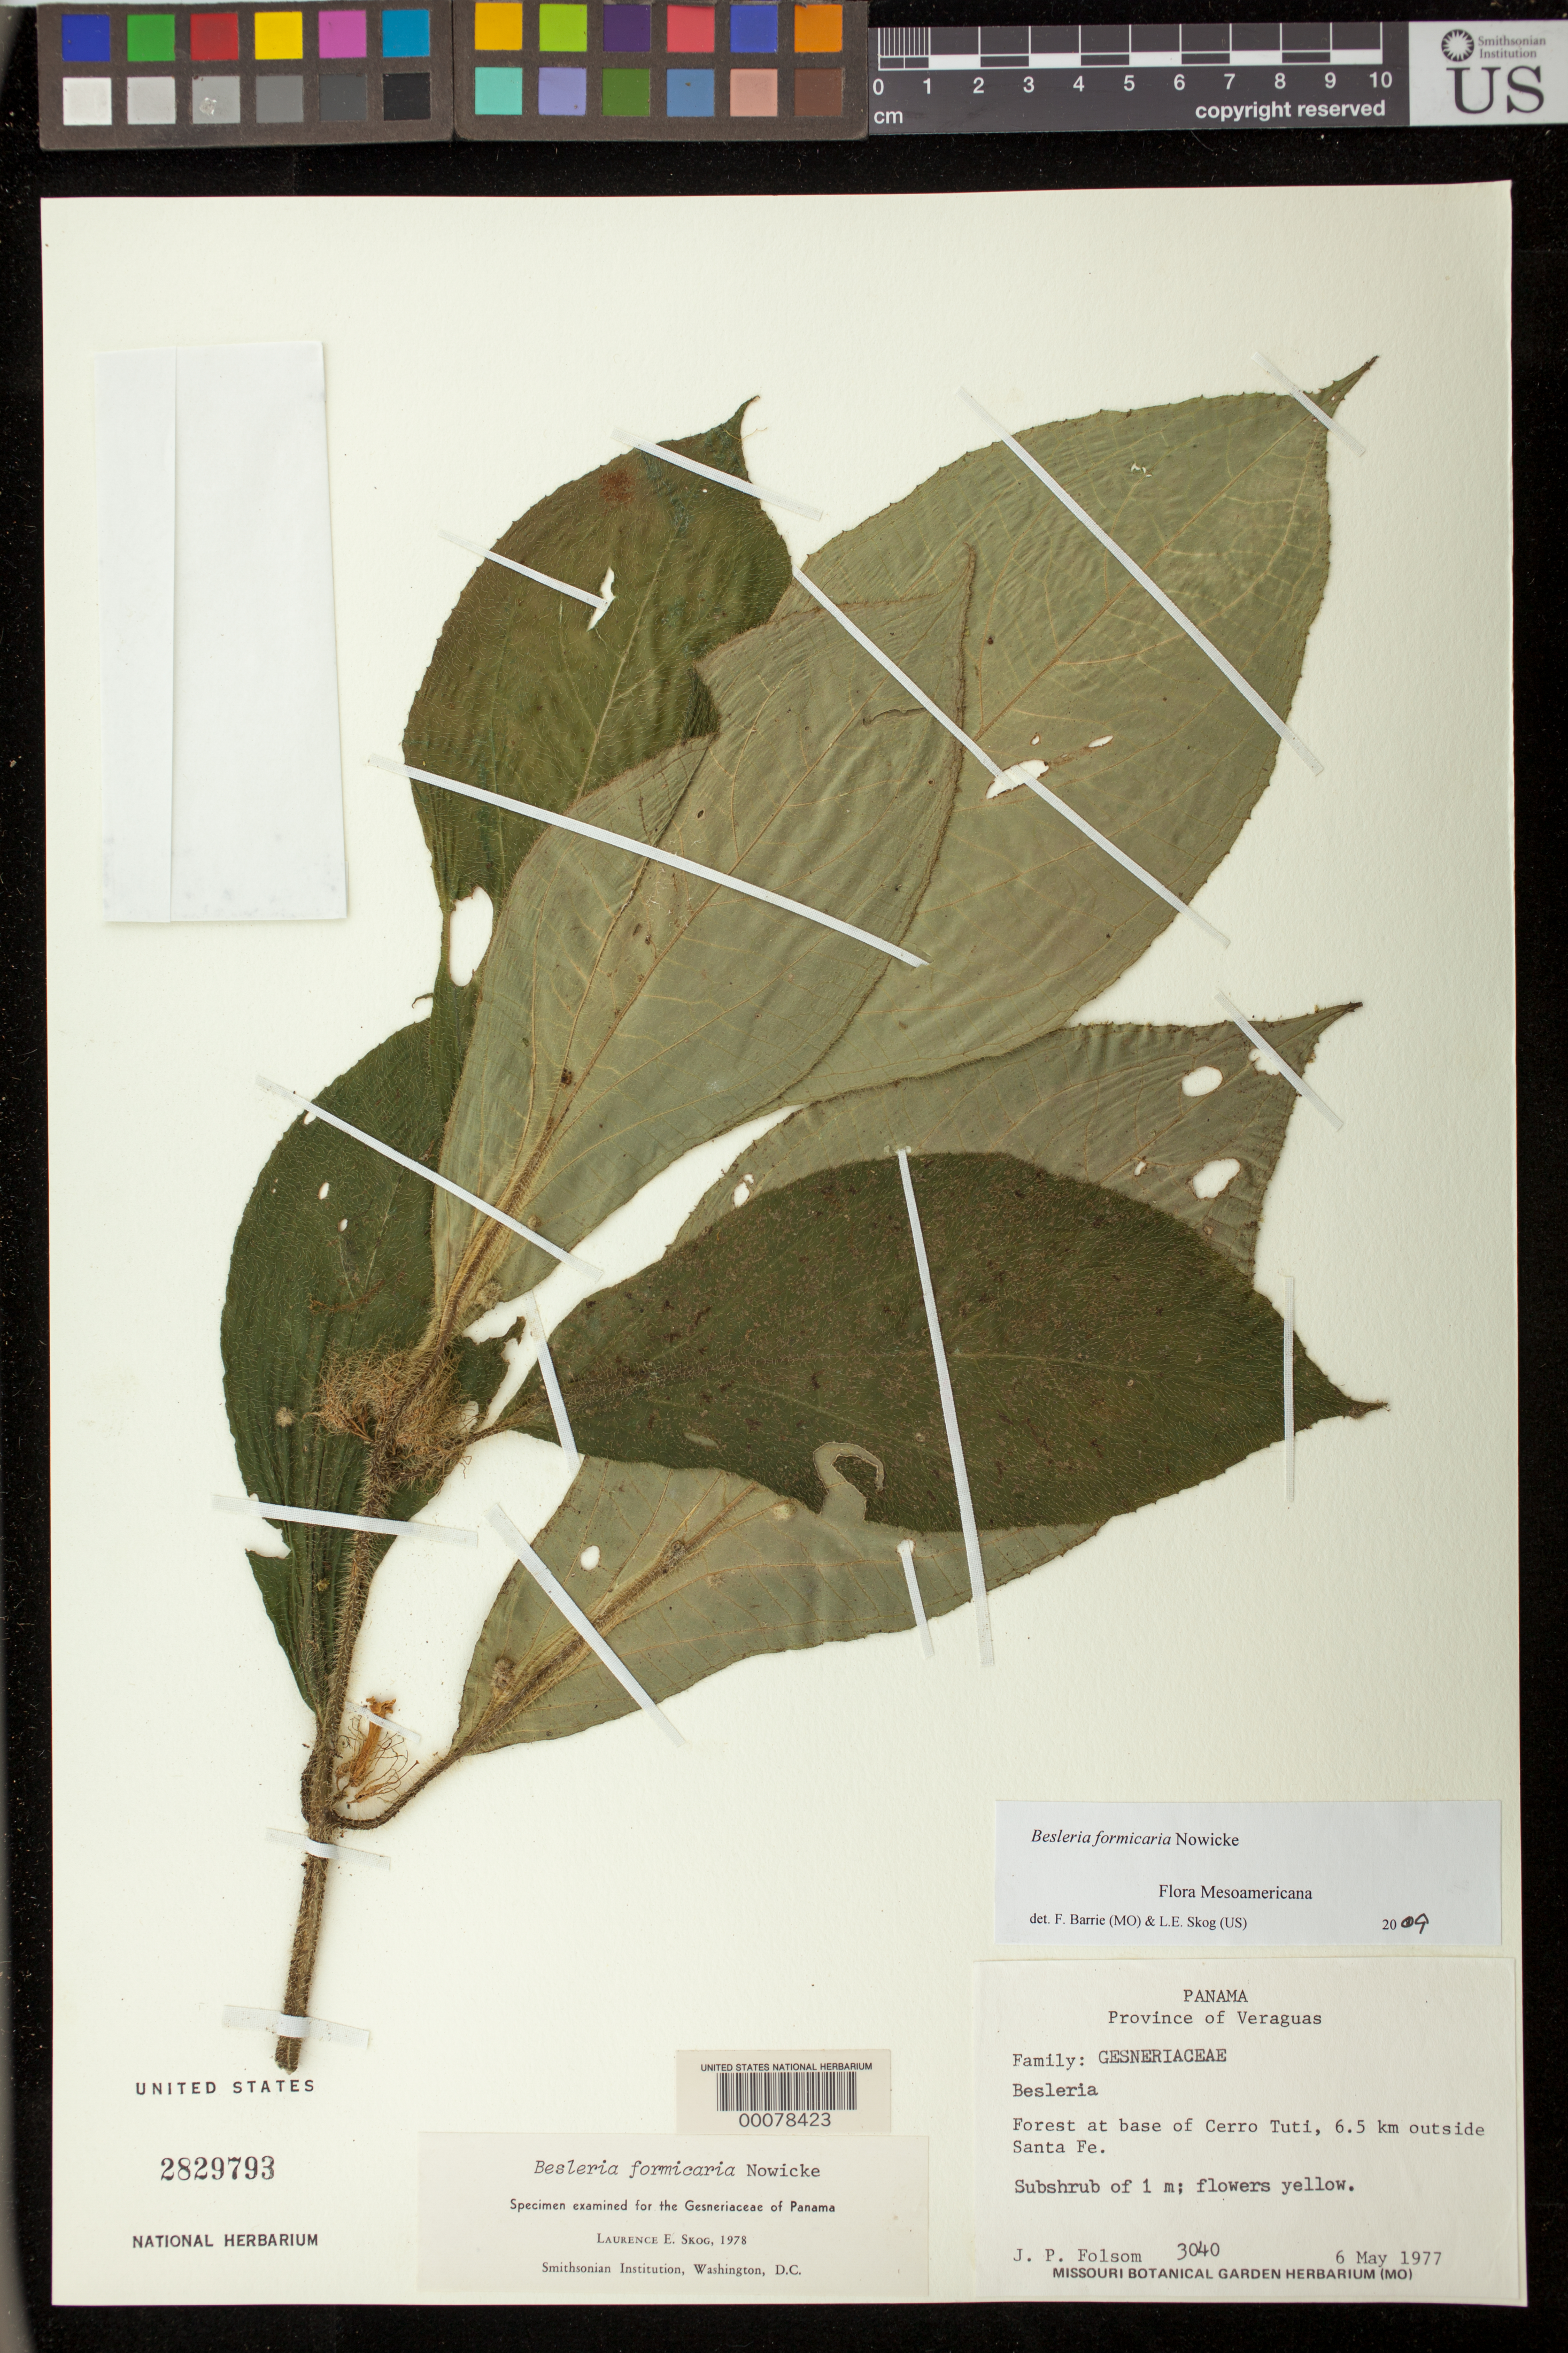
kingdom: Plantae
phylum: Tracheophyta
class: Magnoliopsida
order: Lamiales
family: Gesneriaceae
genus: Besleria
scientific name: Besleria formicaria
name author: Nowicke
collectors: J. P. Folsom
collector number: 3040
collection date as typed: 06 May 1977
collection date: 1977-05-06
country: Panama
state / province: Veraguas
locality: Base of Cerro Tuti, 6.5 km outside Santa Fe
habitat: Forest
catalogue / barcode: US 2829793